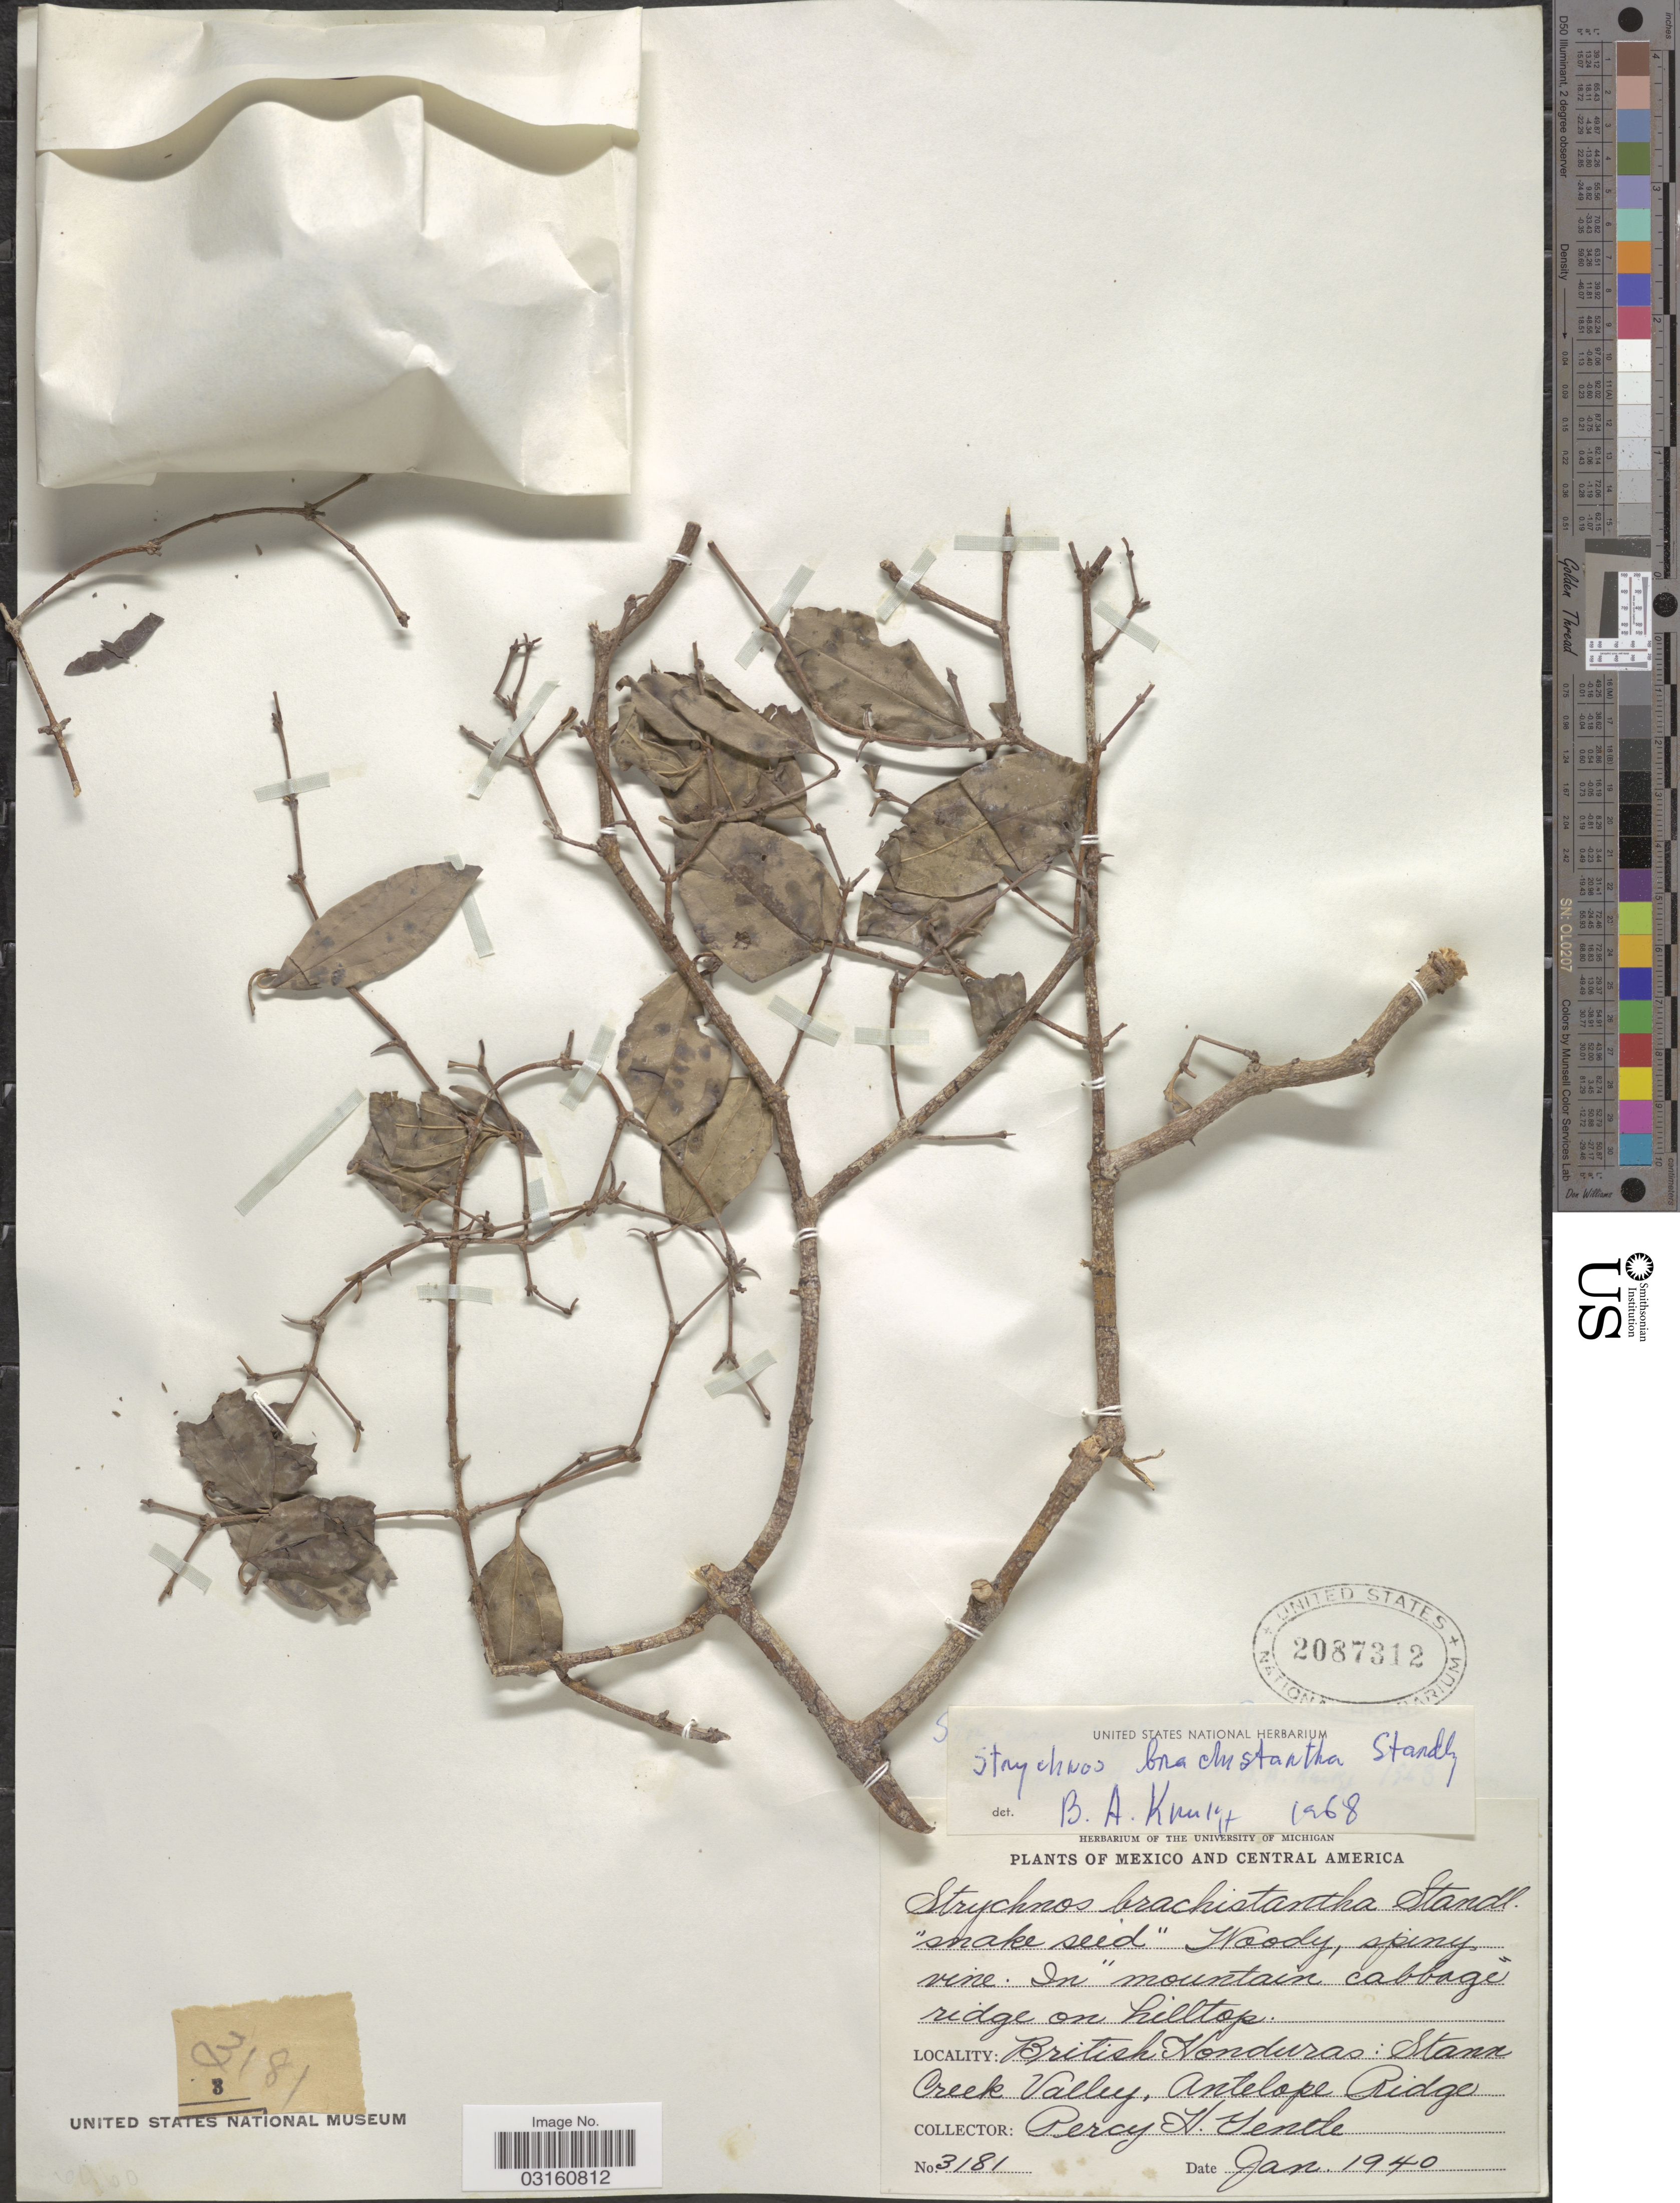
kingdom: Plantae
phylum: Tracheophyta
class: Magnoliopsida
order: Gentianales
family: Loganiaceae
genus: Strychnos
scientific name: Strychnos brachistantha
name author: Standl.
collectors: P. H. Gentle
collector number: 3181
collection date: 1940-01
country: Belize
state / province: Stann Creek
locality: British Honduras: Stann Creek Valley, Antelope Ridge.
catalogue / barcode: US 2087312